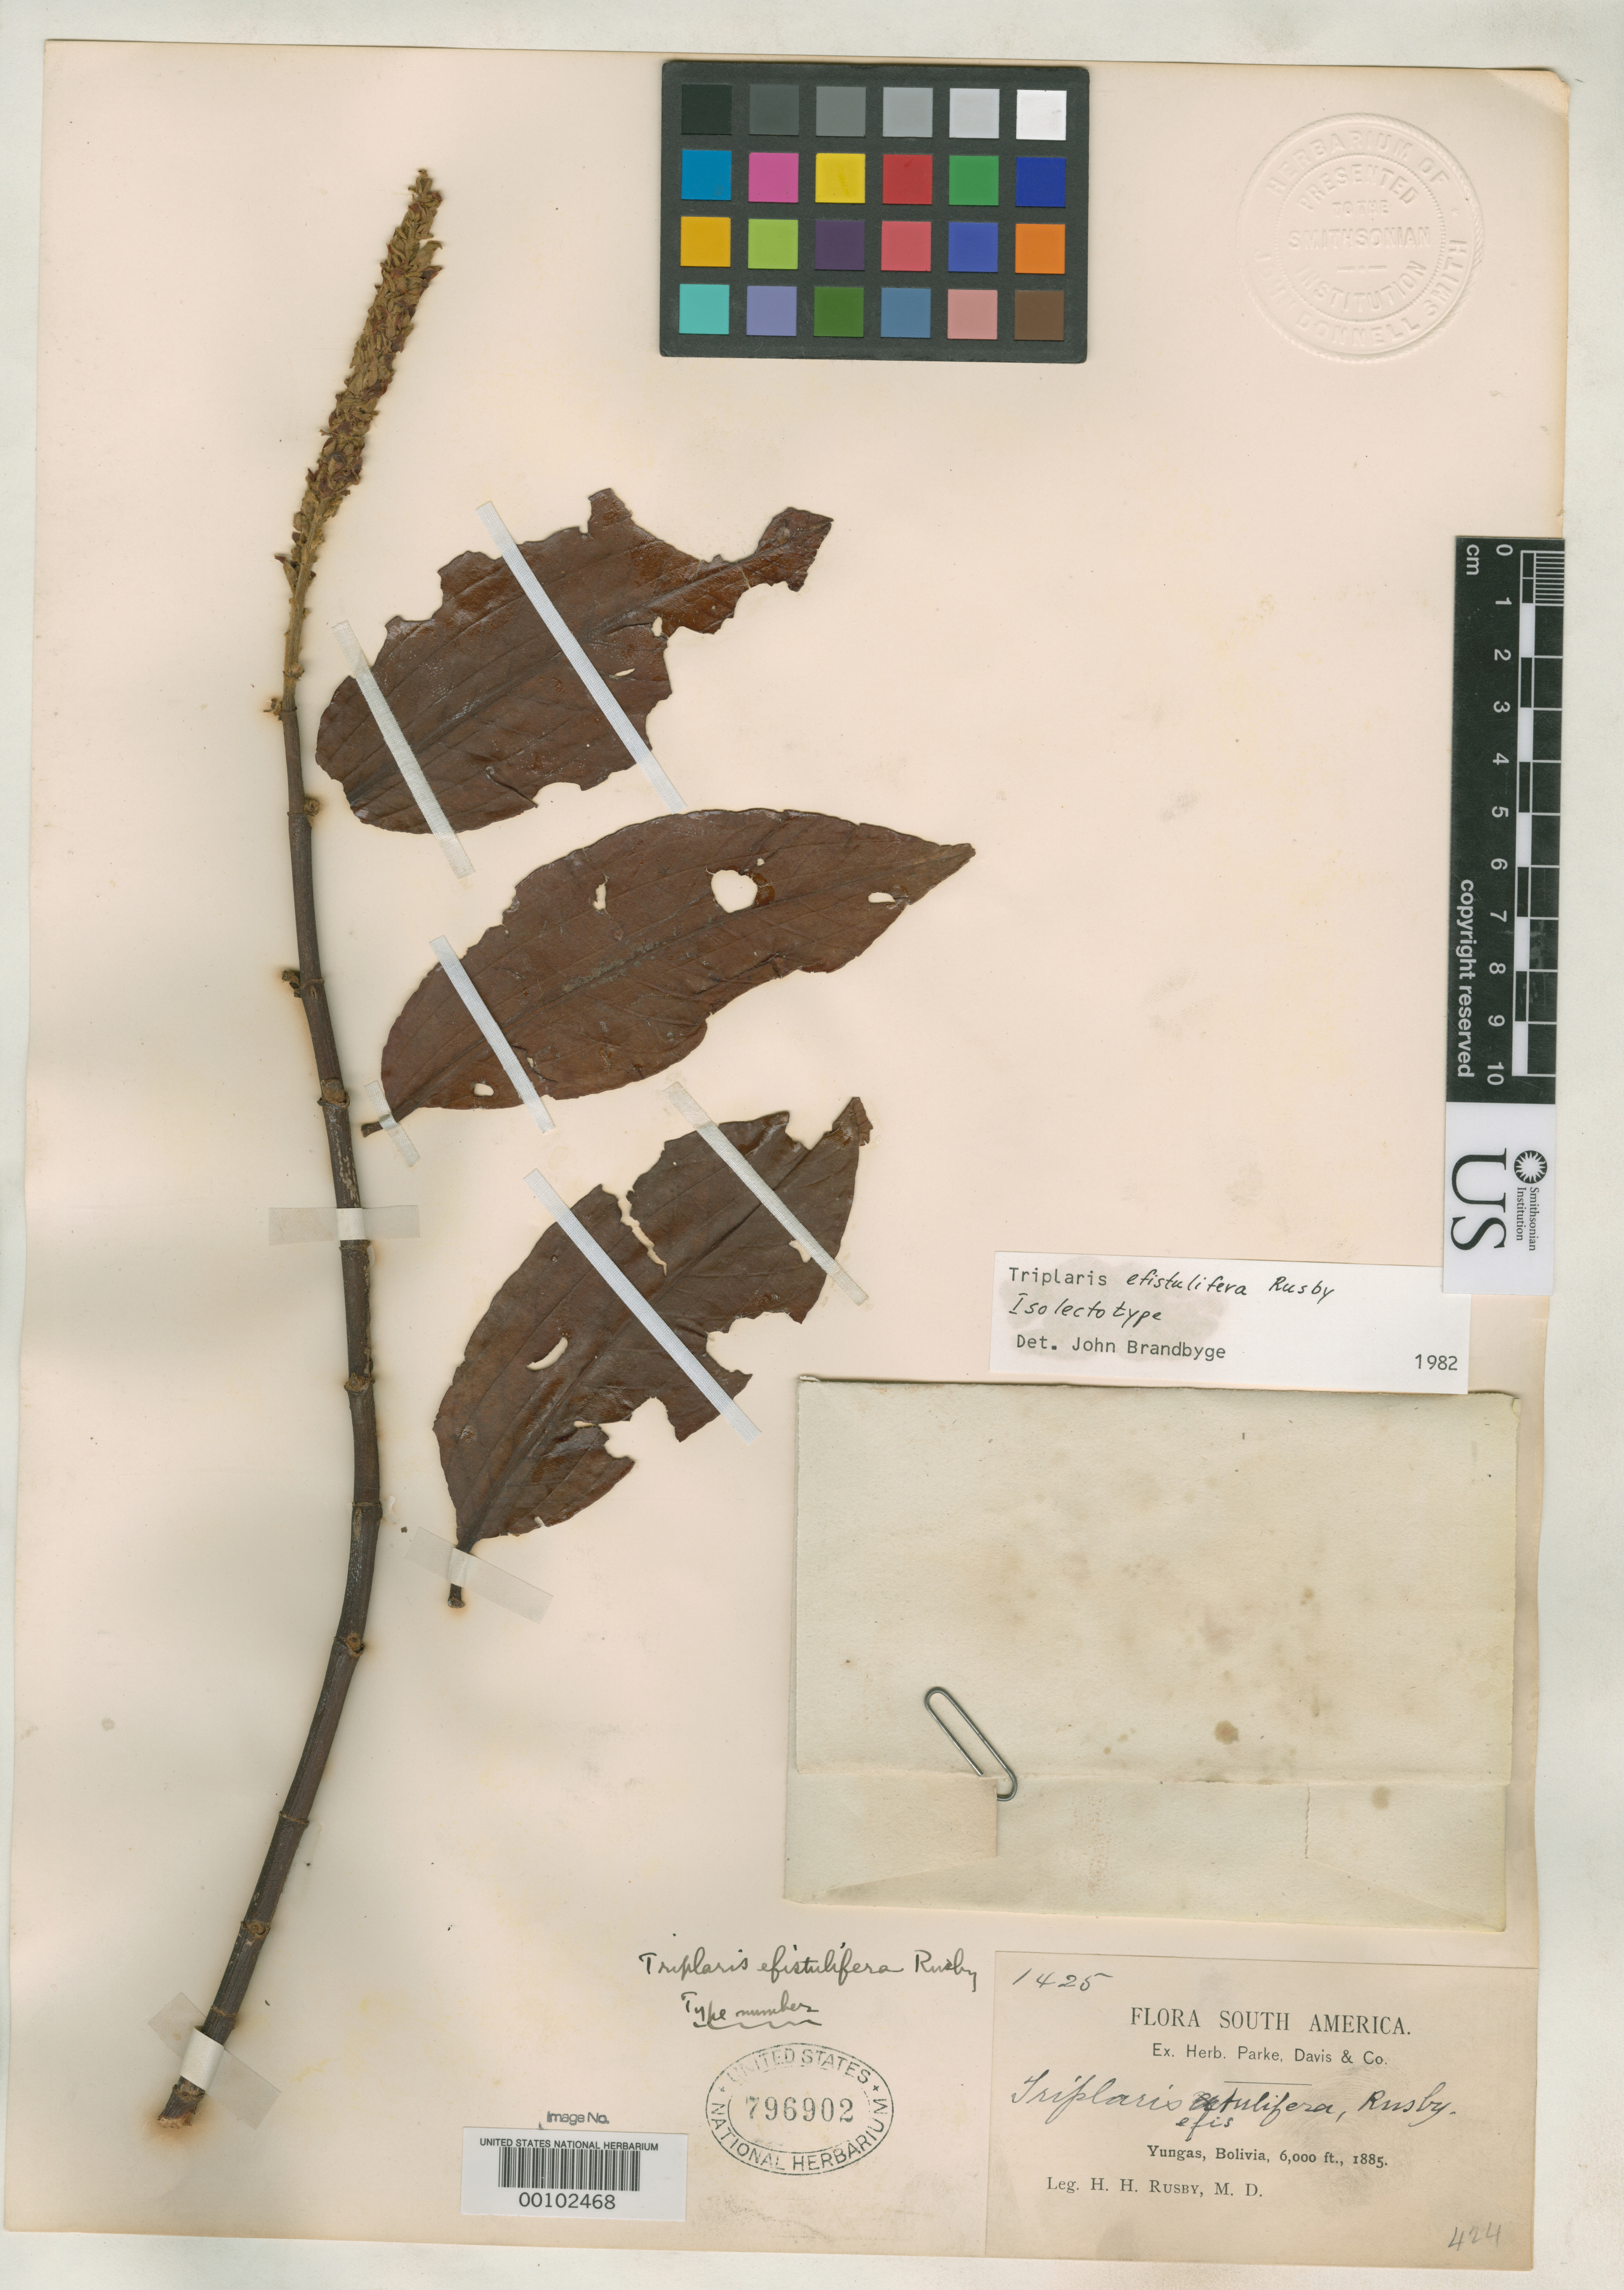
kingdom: Plantae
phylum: Tracheophyta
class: Magnoliopsida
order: Caryophyllales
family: Polygonaceae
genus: Triplaris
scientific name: Triplaris efistulifera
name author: Rusby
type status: Isolectotype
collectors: H. H. Rusby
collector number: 1425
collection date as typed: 1885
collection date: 1885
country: Bolivia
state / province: La Páz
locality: Yungas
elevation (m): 1829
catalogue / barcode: US 796902